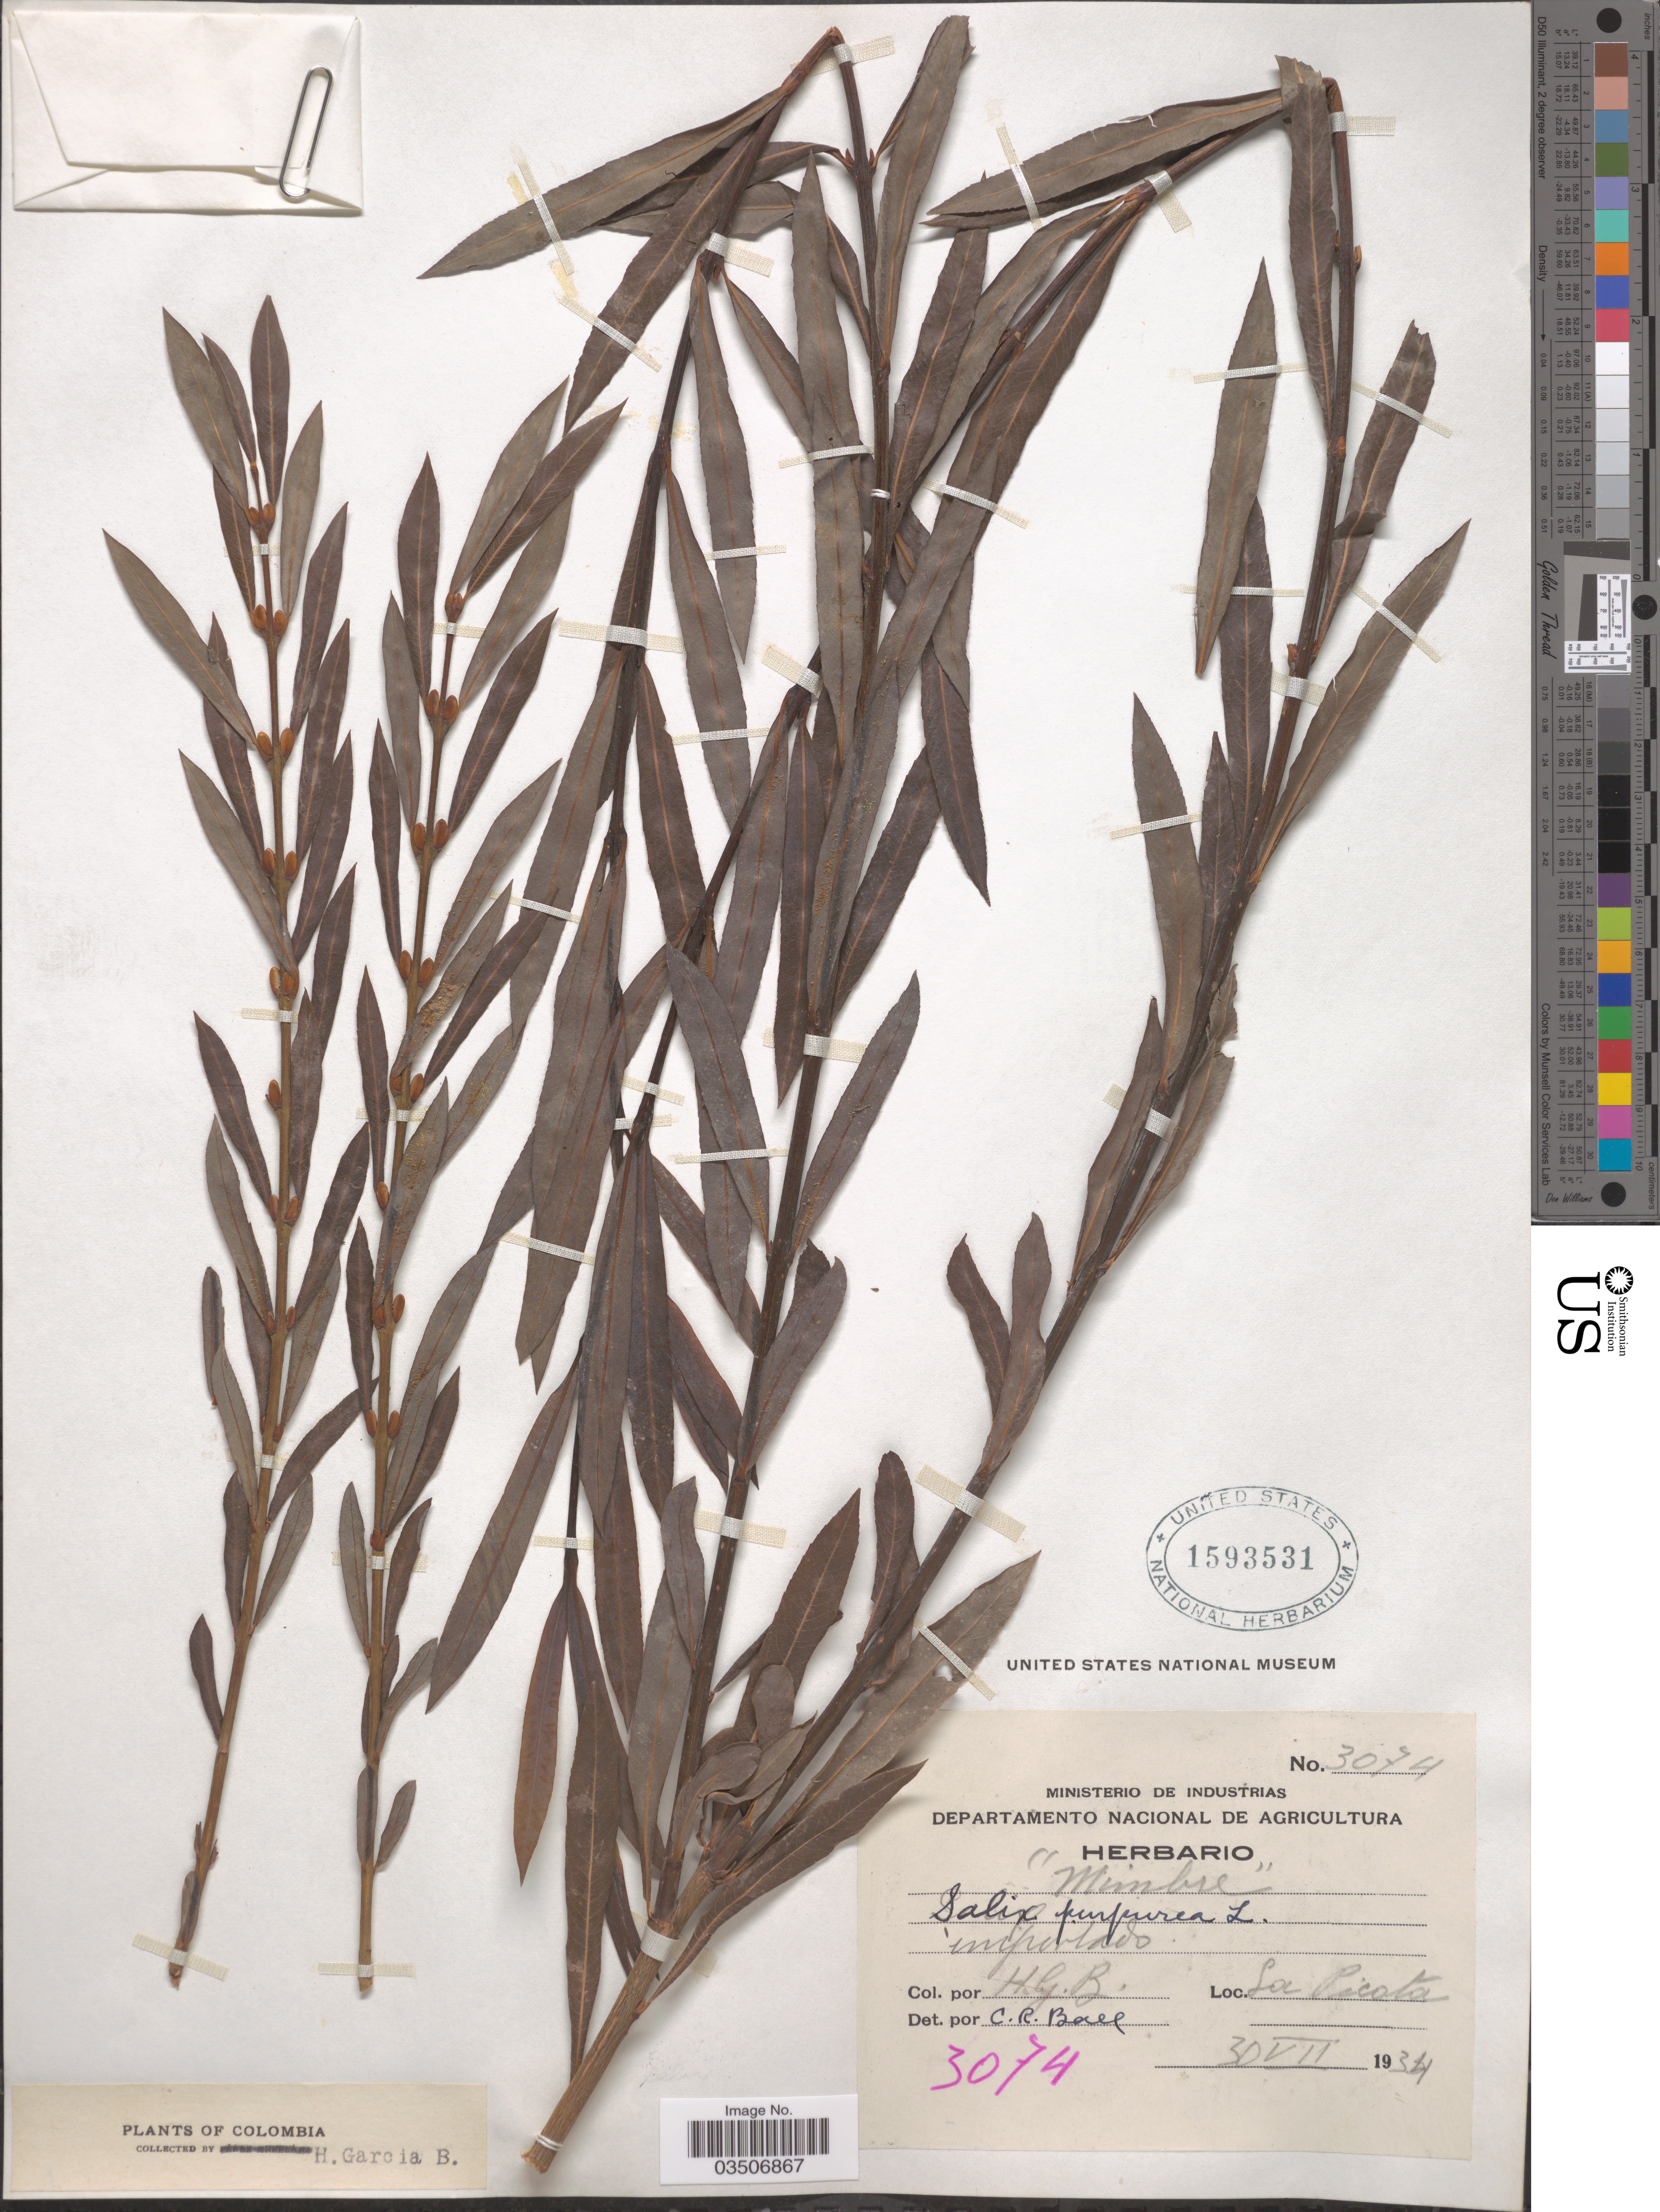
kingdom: Plantae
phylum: Tracheophyta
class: Magnoliopsida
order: Malpighiales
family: Salicaceae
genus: Salix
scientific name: Salix purpurea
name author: L.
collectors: H. García B.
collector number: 3074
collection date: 1934-07-30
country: Colombia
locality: La Picota.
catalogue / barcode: US 1593531